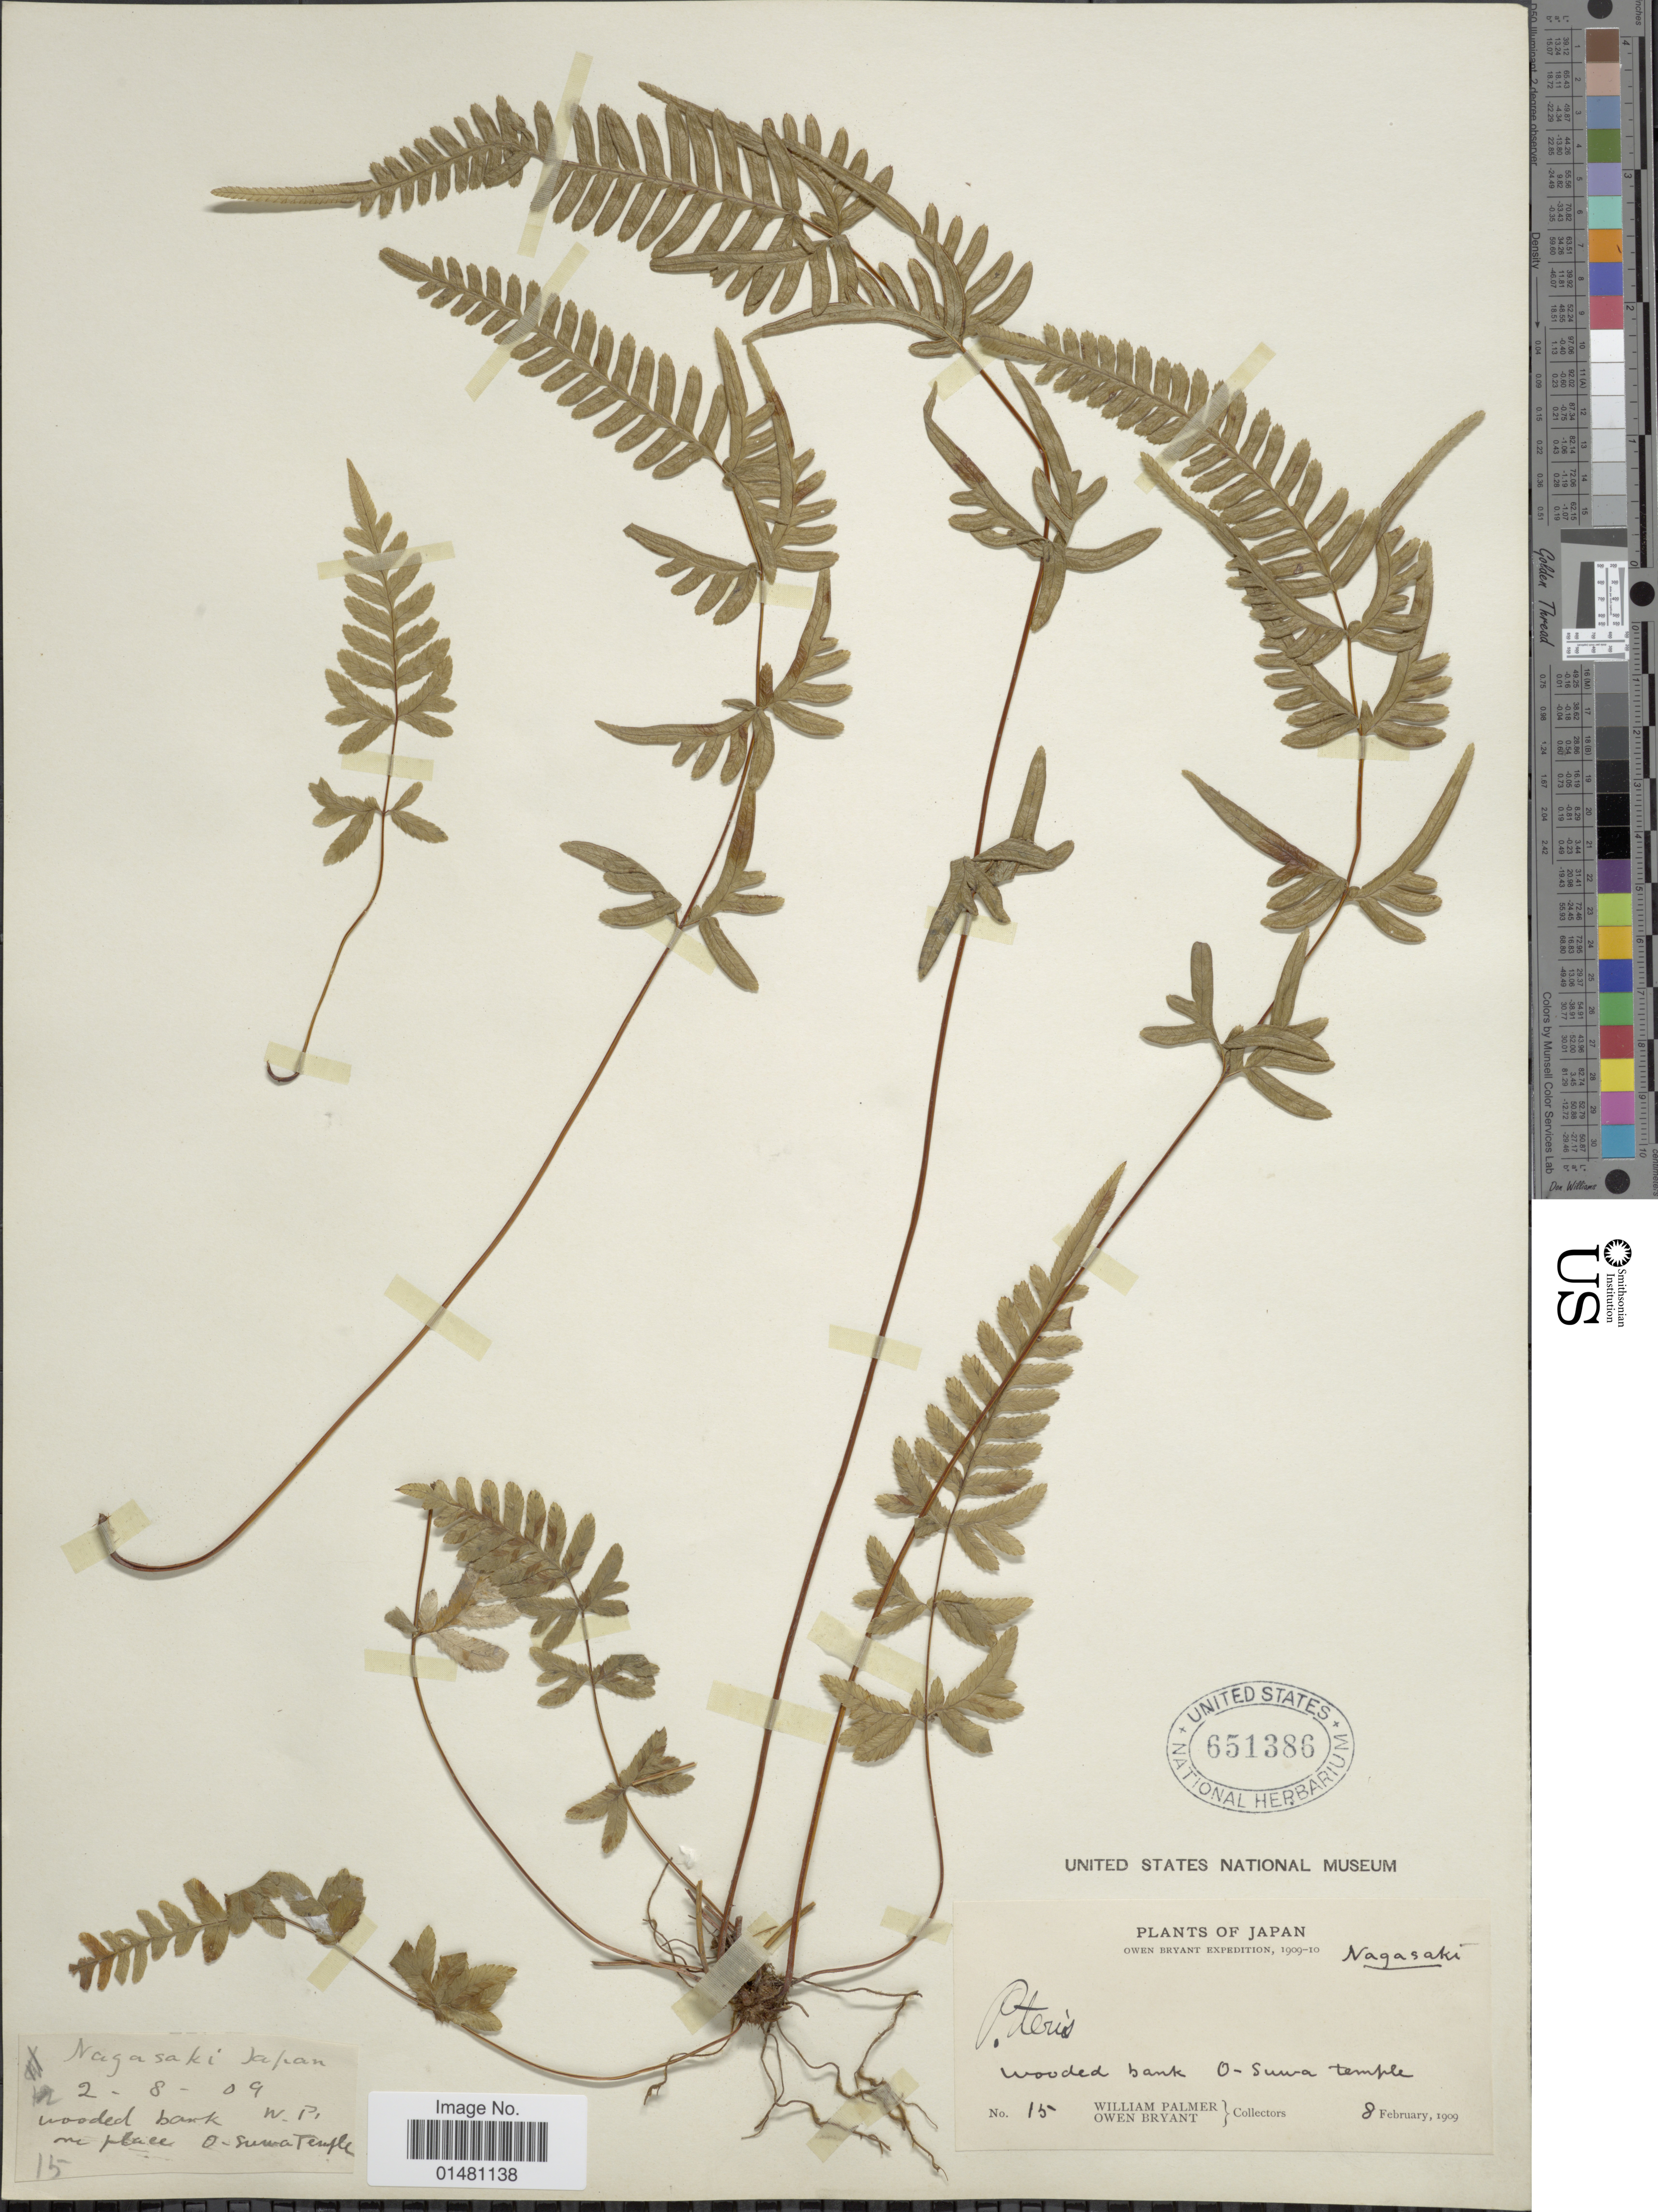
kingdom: Plantae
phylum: Tracheophyta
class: Polypodiopsida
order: Polypodiales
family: Pteridaceae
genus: Pteris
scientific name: Pteris semipinnata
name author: L.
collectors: W. Palmer & O. Bryant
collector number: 15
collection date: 1909-02-08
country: Japan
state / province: Nagasaki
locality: Wooded bank O-suwa temple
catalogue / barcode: US 651386